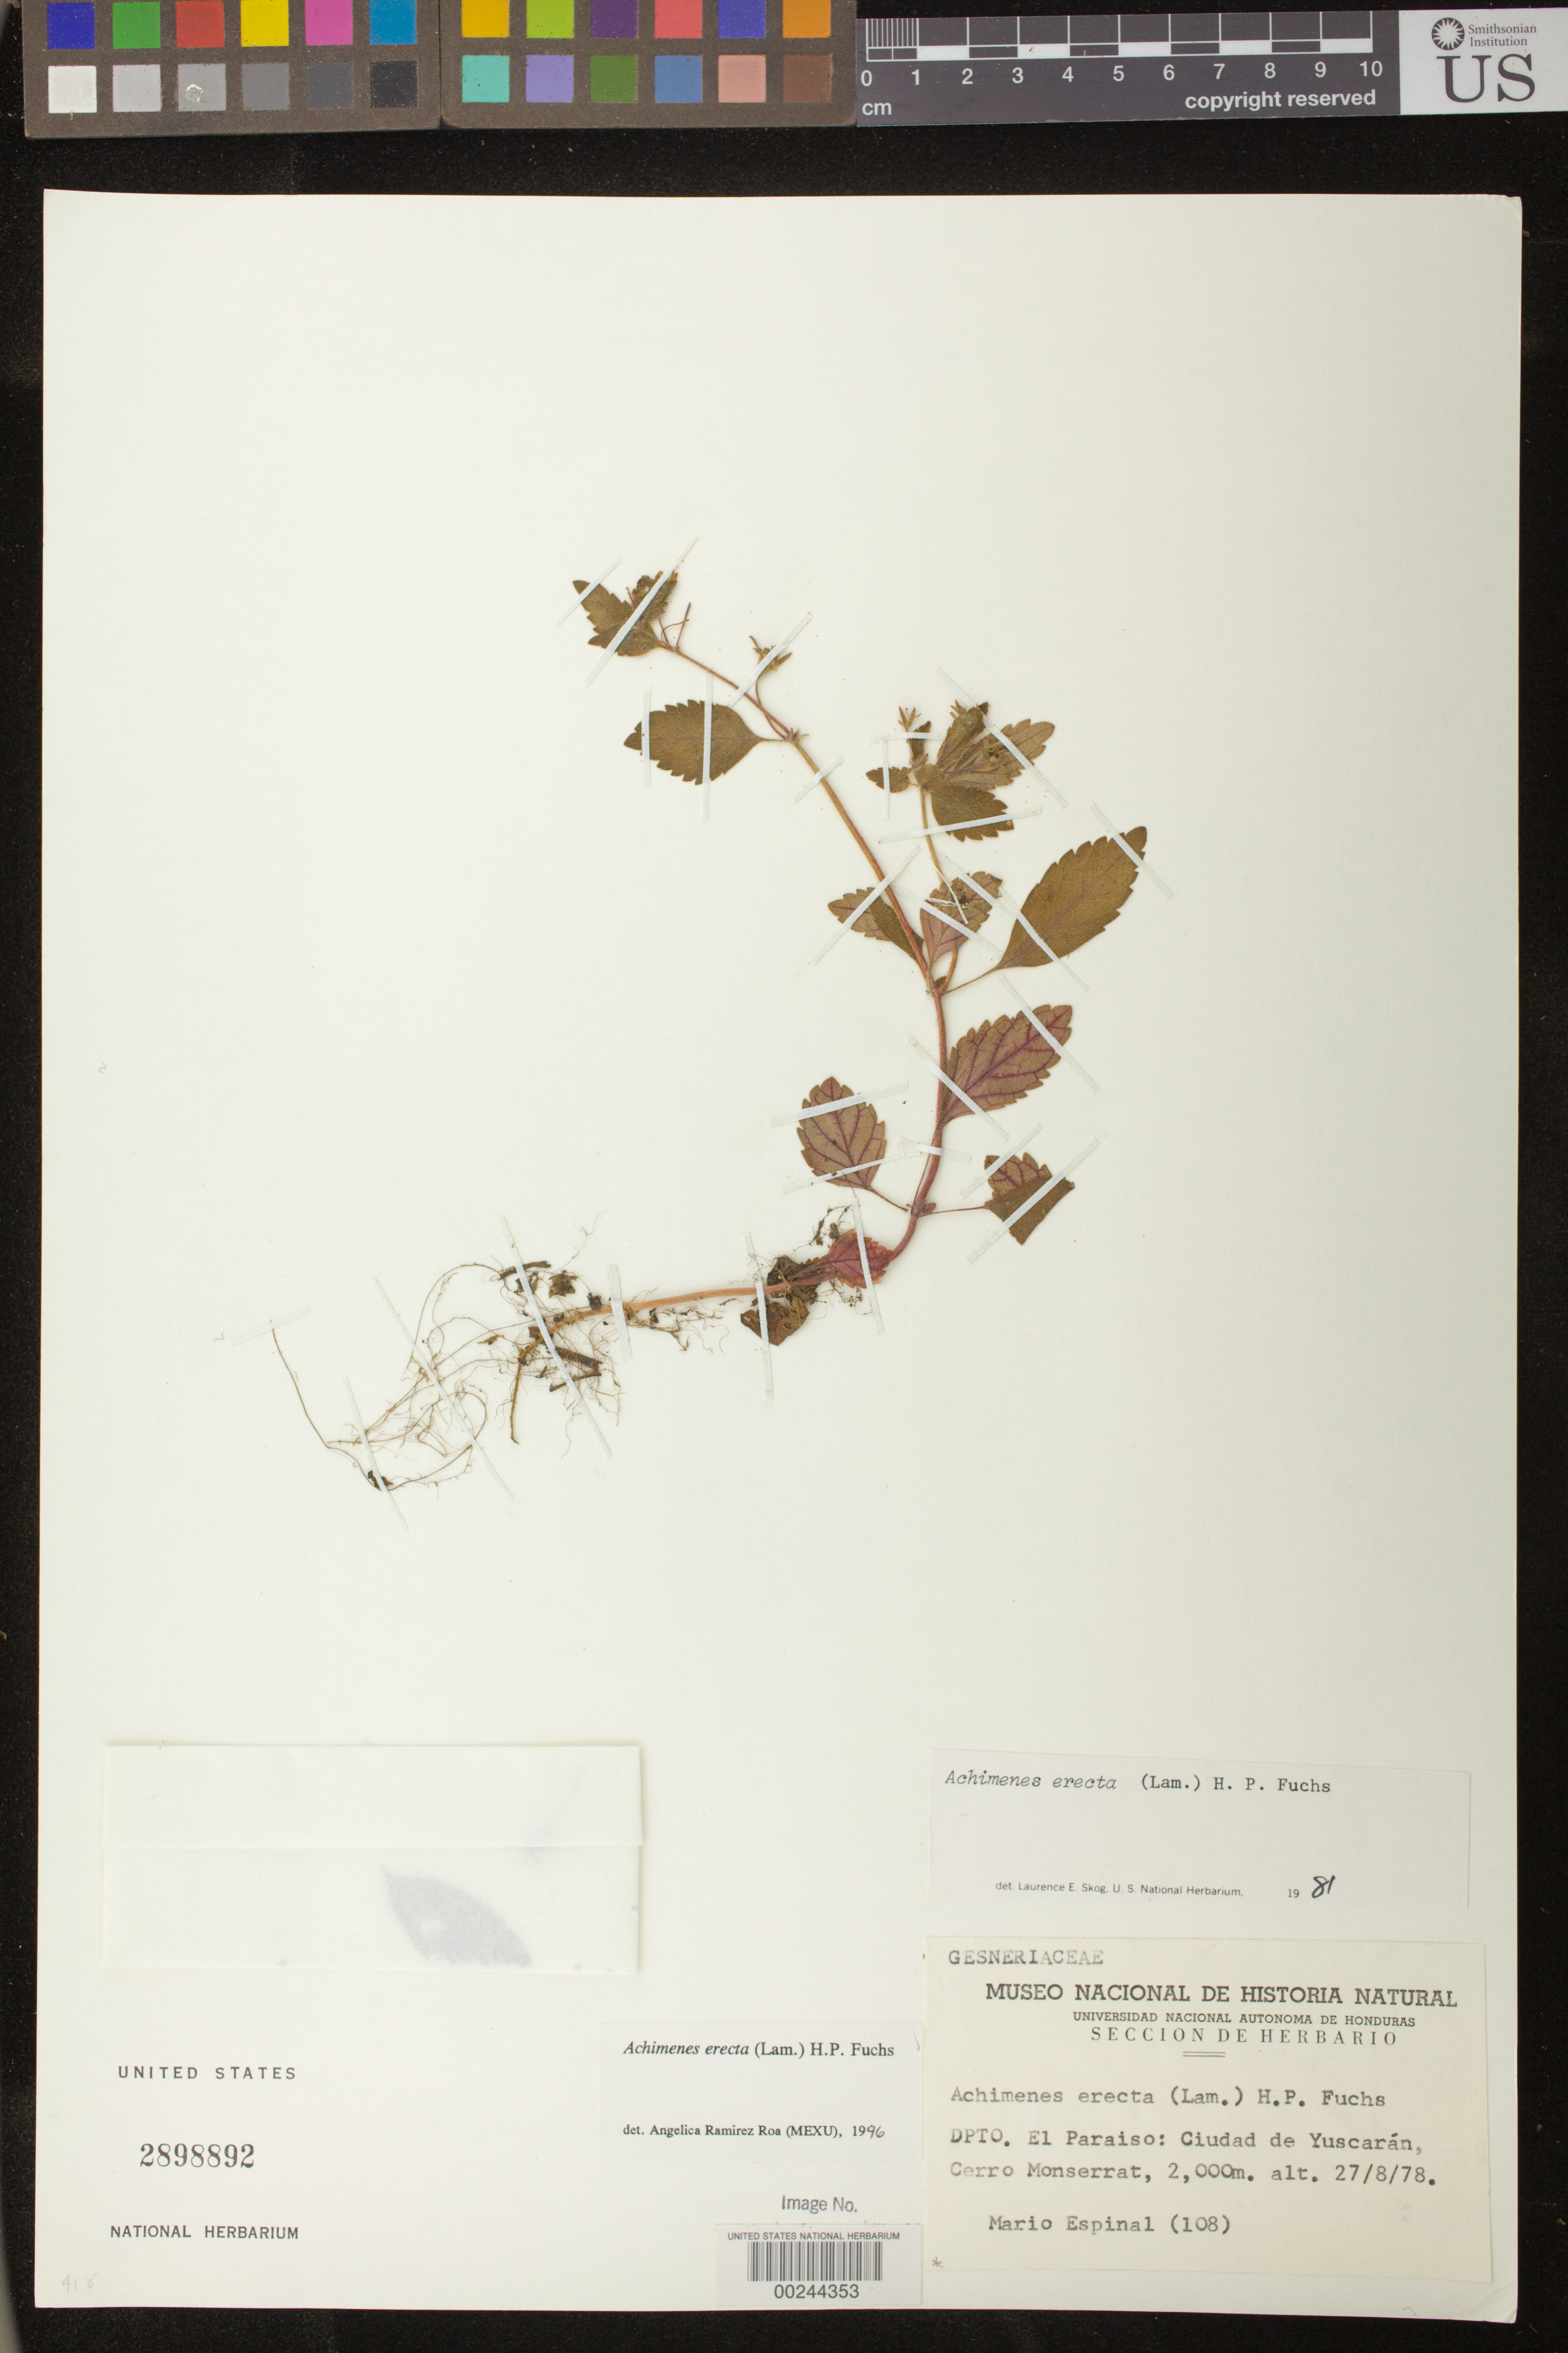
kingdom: Plantae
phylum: Tracheophyta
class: Magnoliopsida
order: Lamiales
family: Gesneriaceae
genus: Achimenes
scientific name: Achimenes erecta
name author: (Lam.) H.P. Fuchs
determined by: Skog, Laurence E.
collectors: M. Espinal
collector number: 108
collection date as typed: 27 Aug 1978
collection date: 1978-08-27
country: Honduras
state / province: El Paraíso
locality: Ciudad de Yuscarán, Cerro Monserrat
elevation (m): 2000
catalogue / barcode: US 2898892